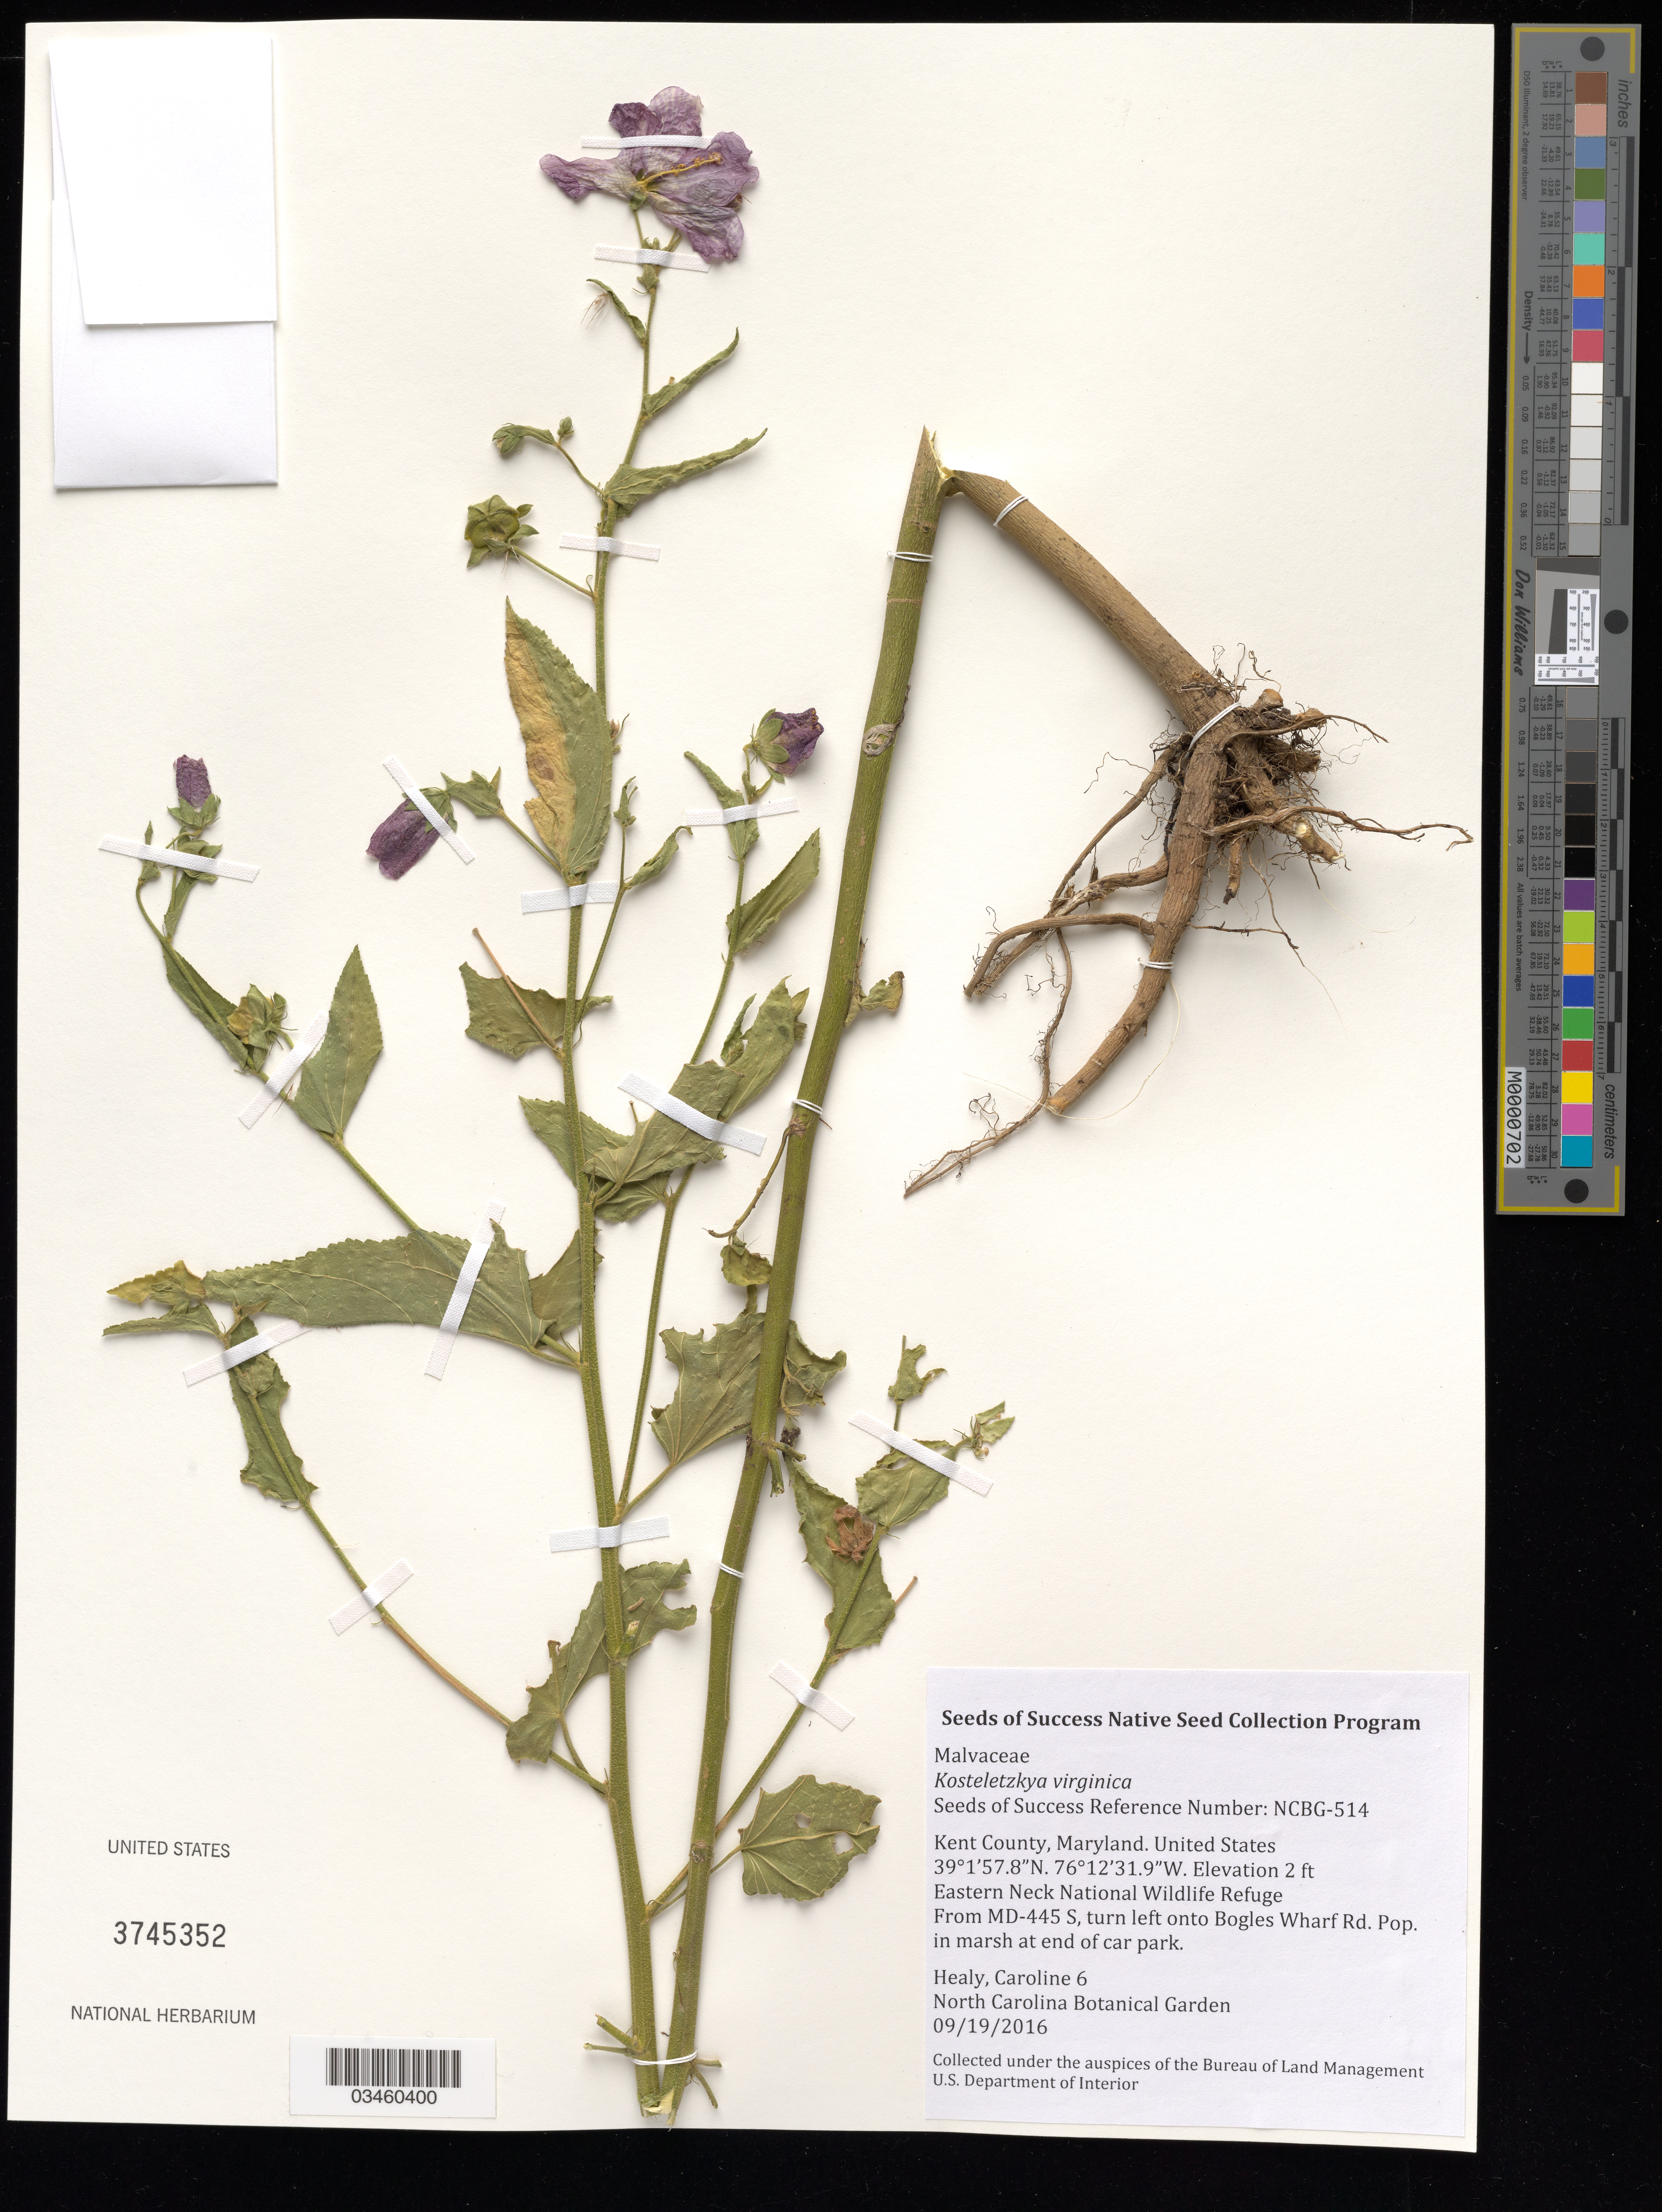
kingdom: Plantae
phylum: Tracheophyta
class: Magnoliopsida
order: Malvales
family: Malvaceae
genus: Kosteletzkya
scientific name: Kosteletzkya virginica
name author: (L.) C. Presl ex A. Gray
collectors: C. Healy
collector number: NCBG-514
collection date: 2016-09-19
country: United States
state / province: Maryland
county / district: Kent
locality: Eastern Neck National Wildlife Refuge, Bogles Wharf Rd.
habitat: Mid- and Southern atlantic high salt marsh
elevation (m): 1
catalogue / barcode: US 3745352